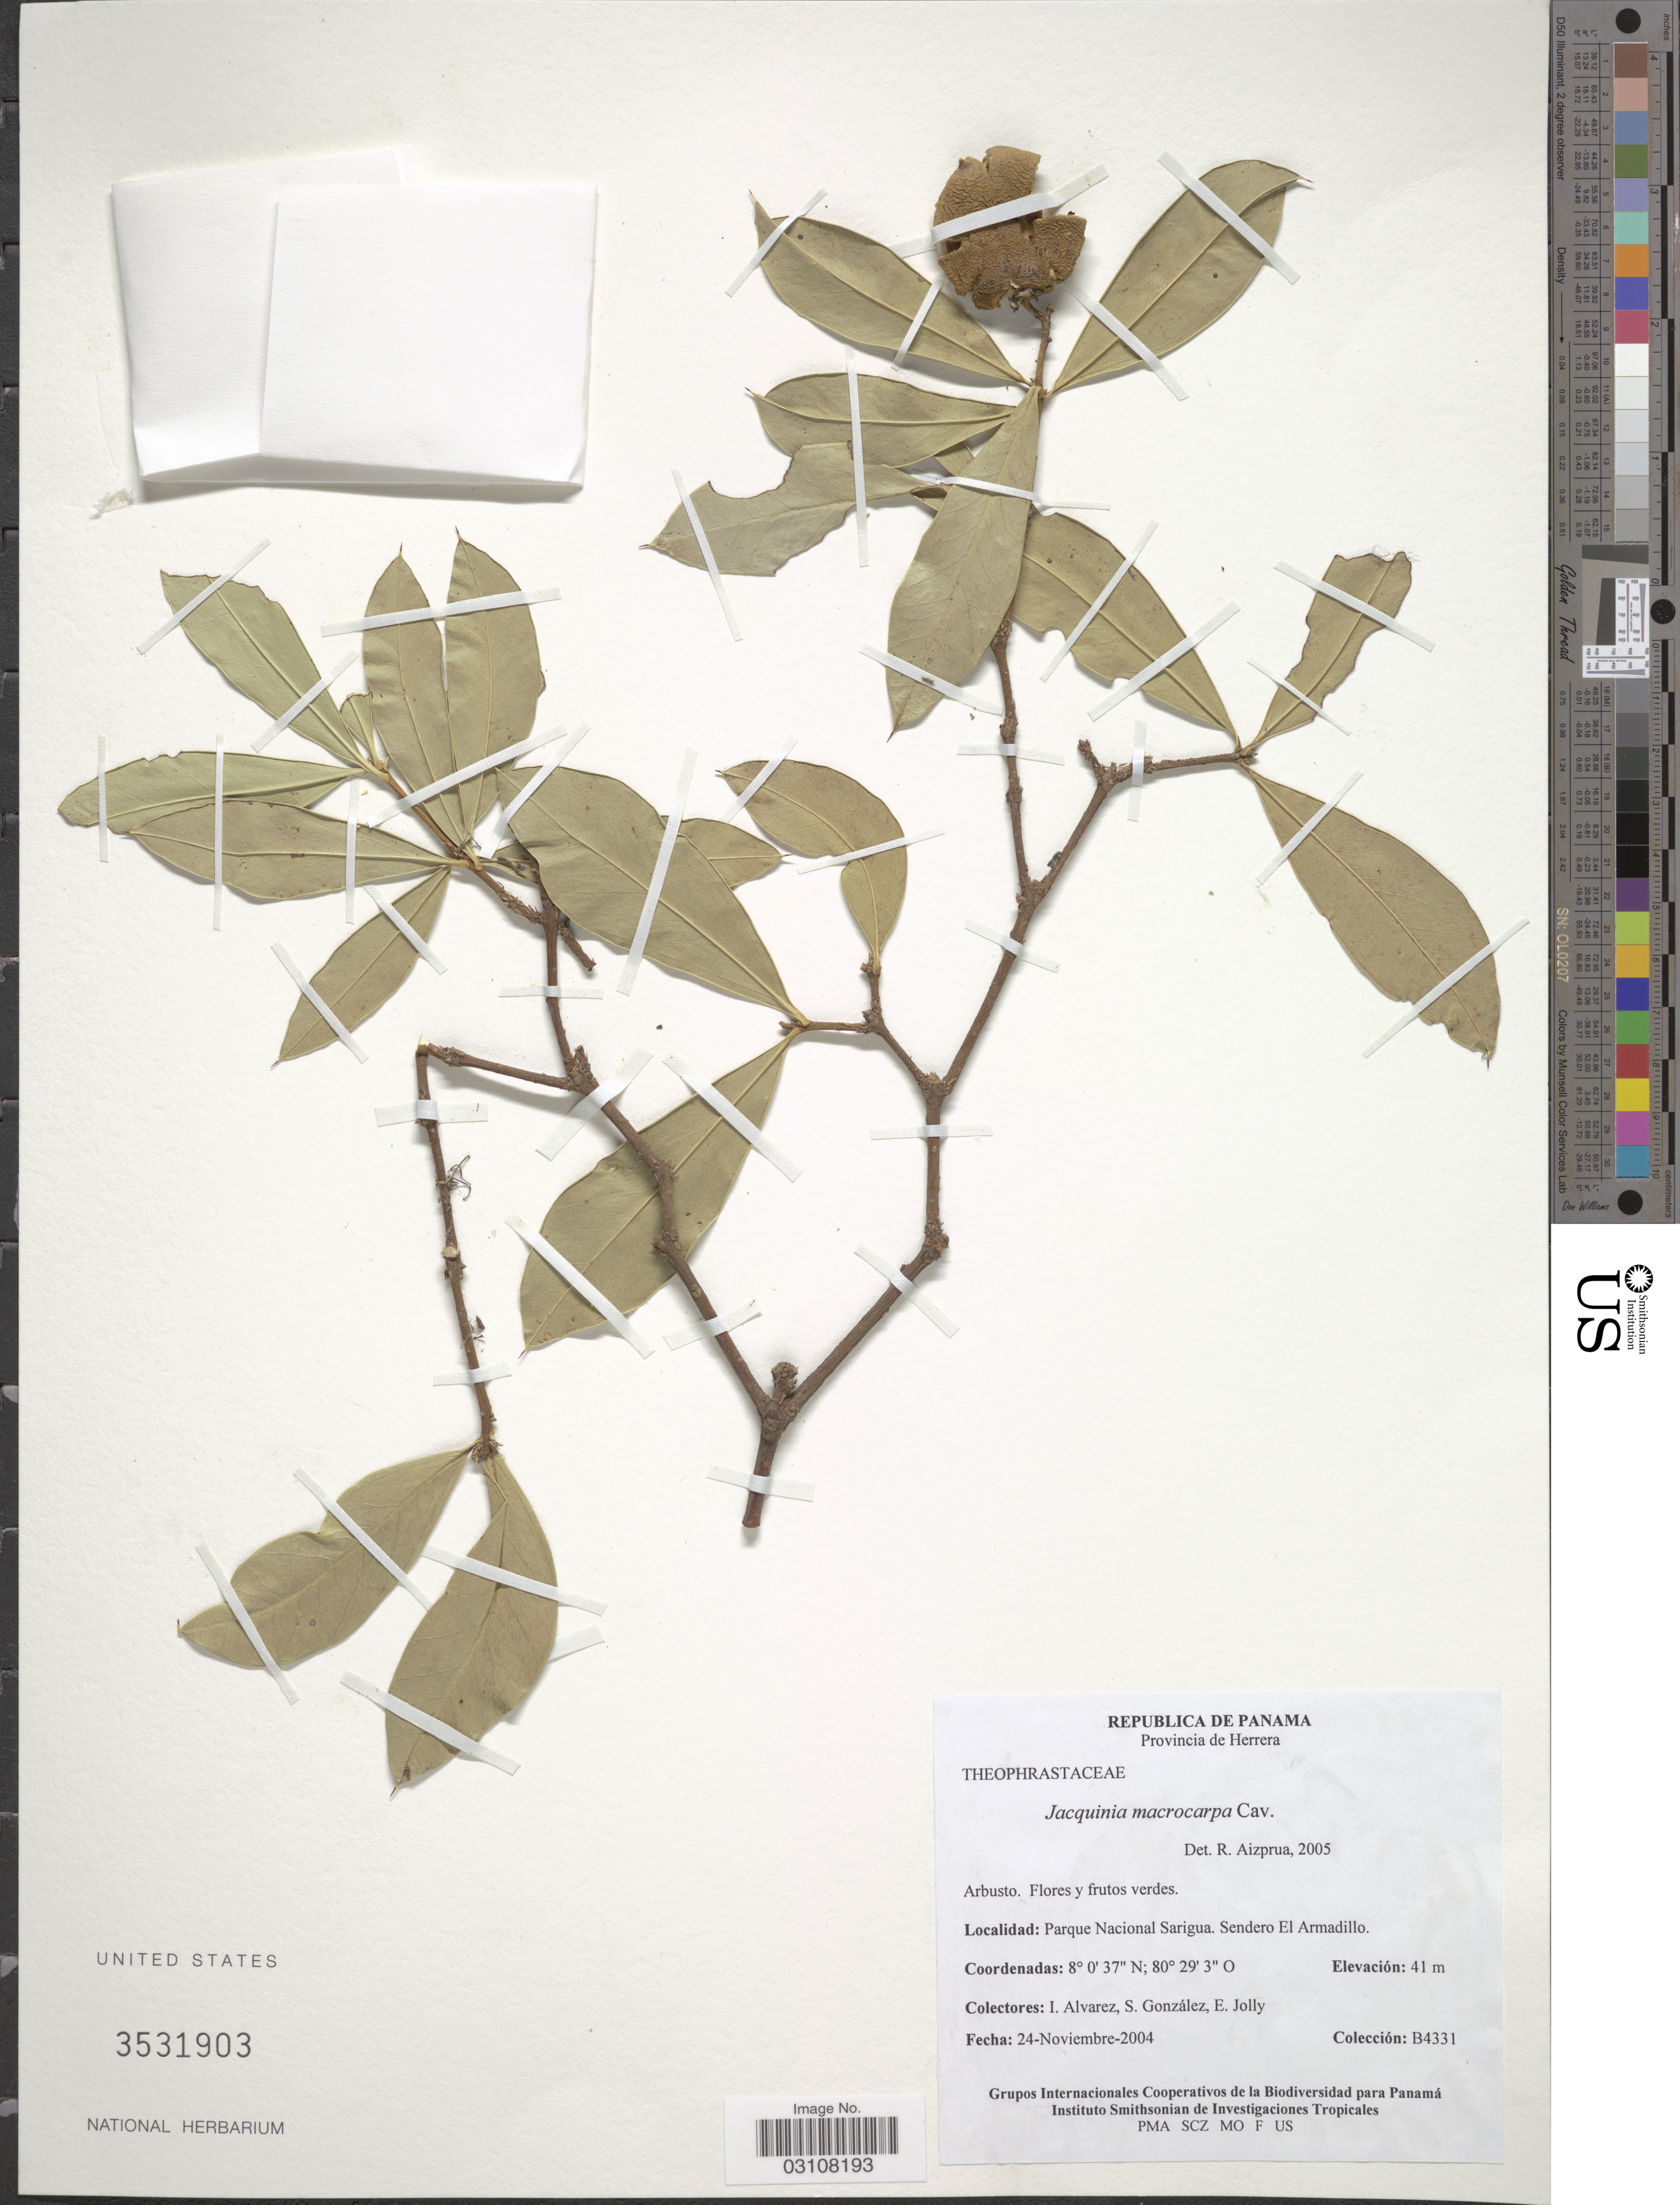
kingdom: Plantae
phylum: Tracheophyta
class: Magnoliopsida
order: Ericales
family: Primulaceae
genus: Jacquinia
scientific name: Jacquinia macrocarpa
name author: Cav.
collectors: I. Alvarez, S. González & E. Jolly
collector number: B4331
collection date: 2004-11-24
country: Panama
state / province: Herrera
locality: Parque Nacional Sarigua. Sendero El Armadillo.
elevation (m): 41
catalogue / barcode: US 3531903